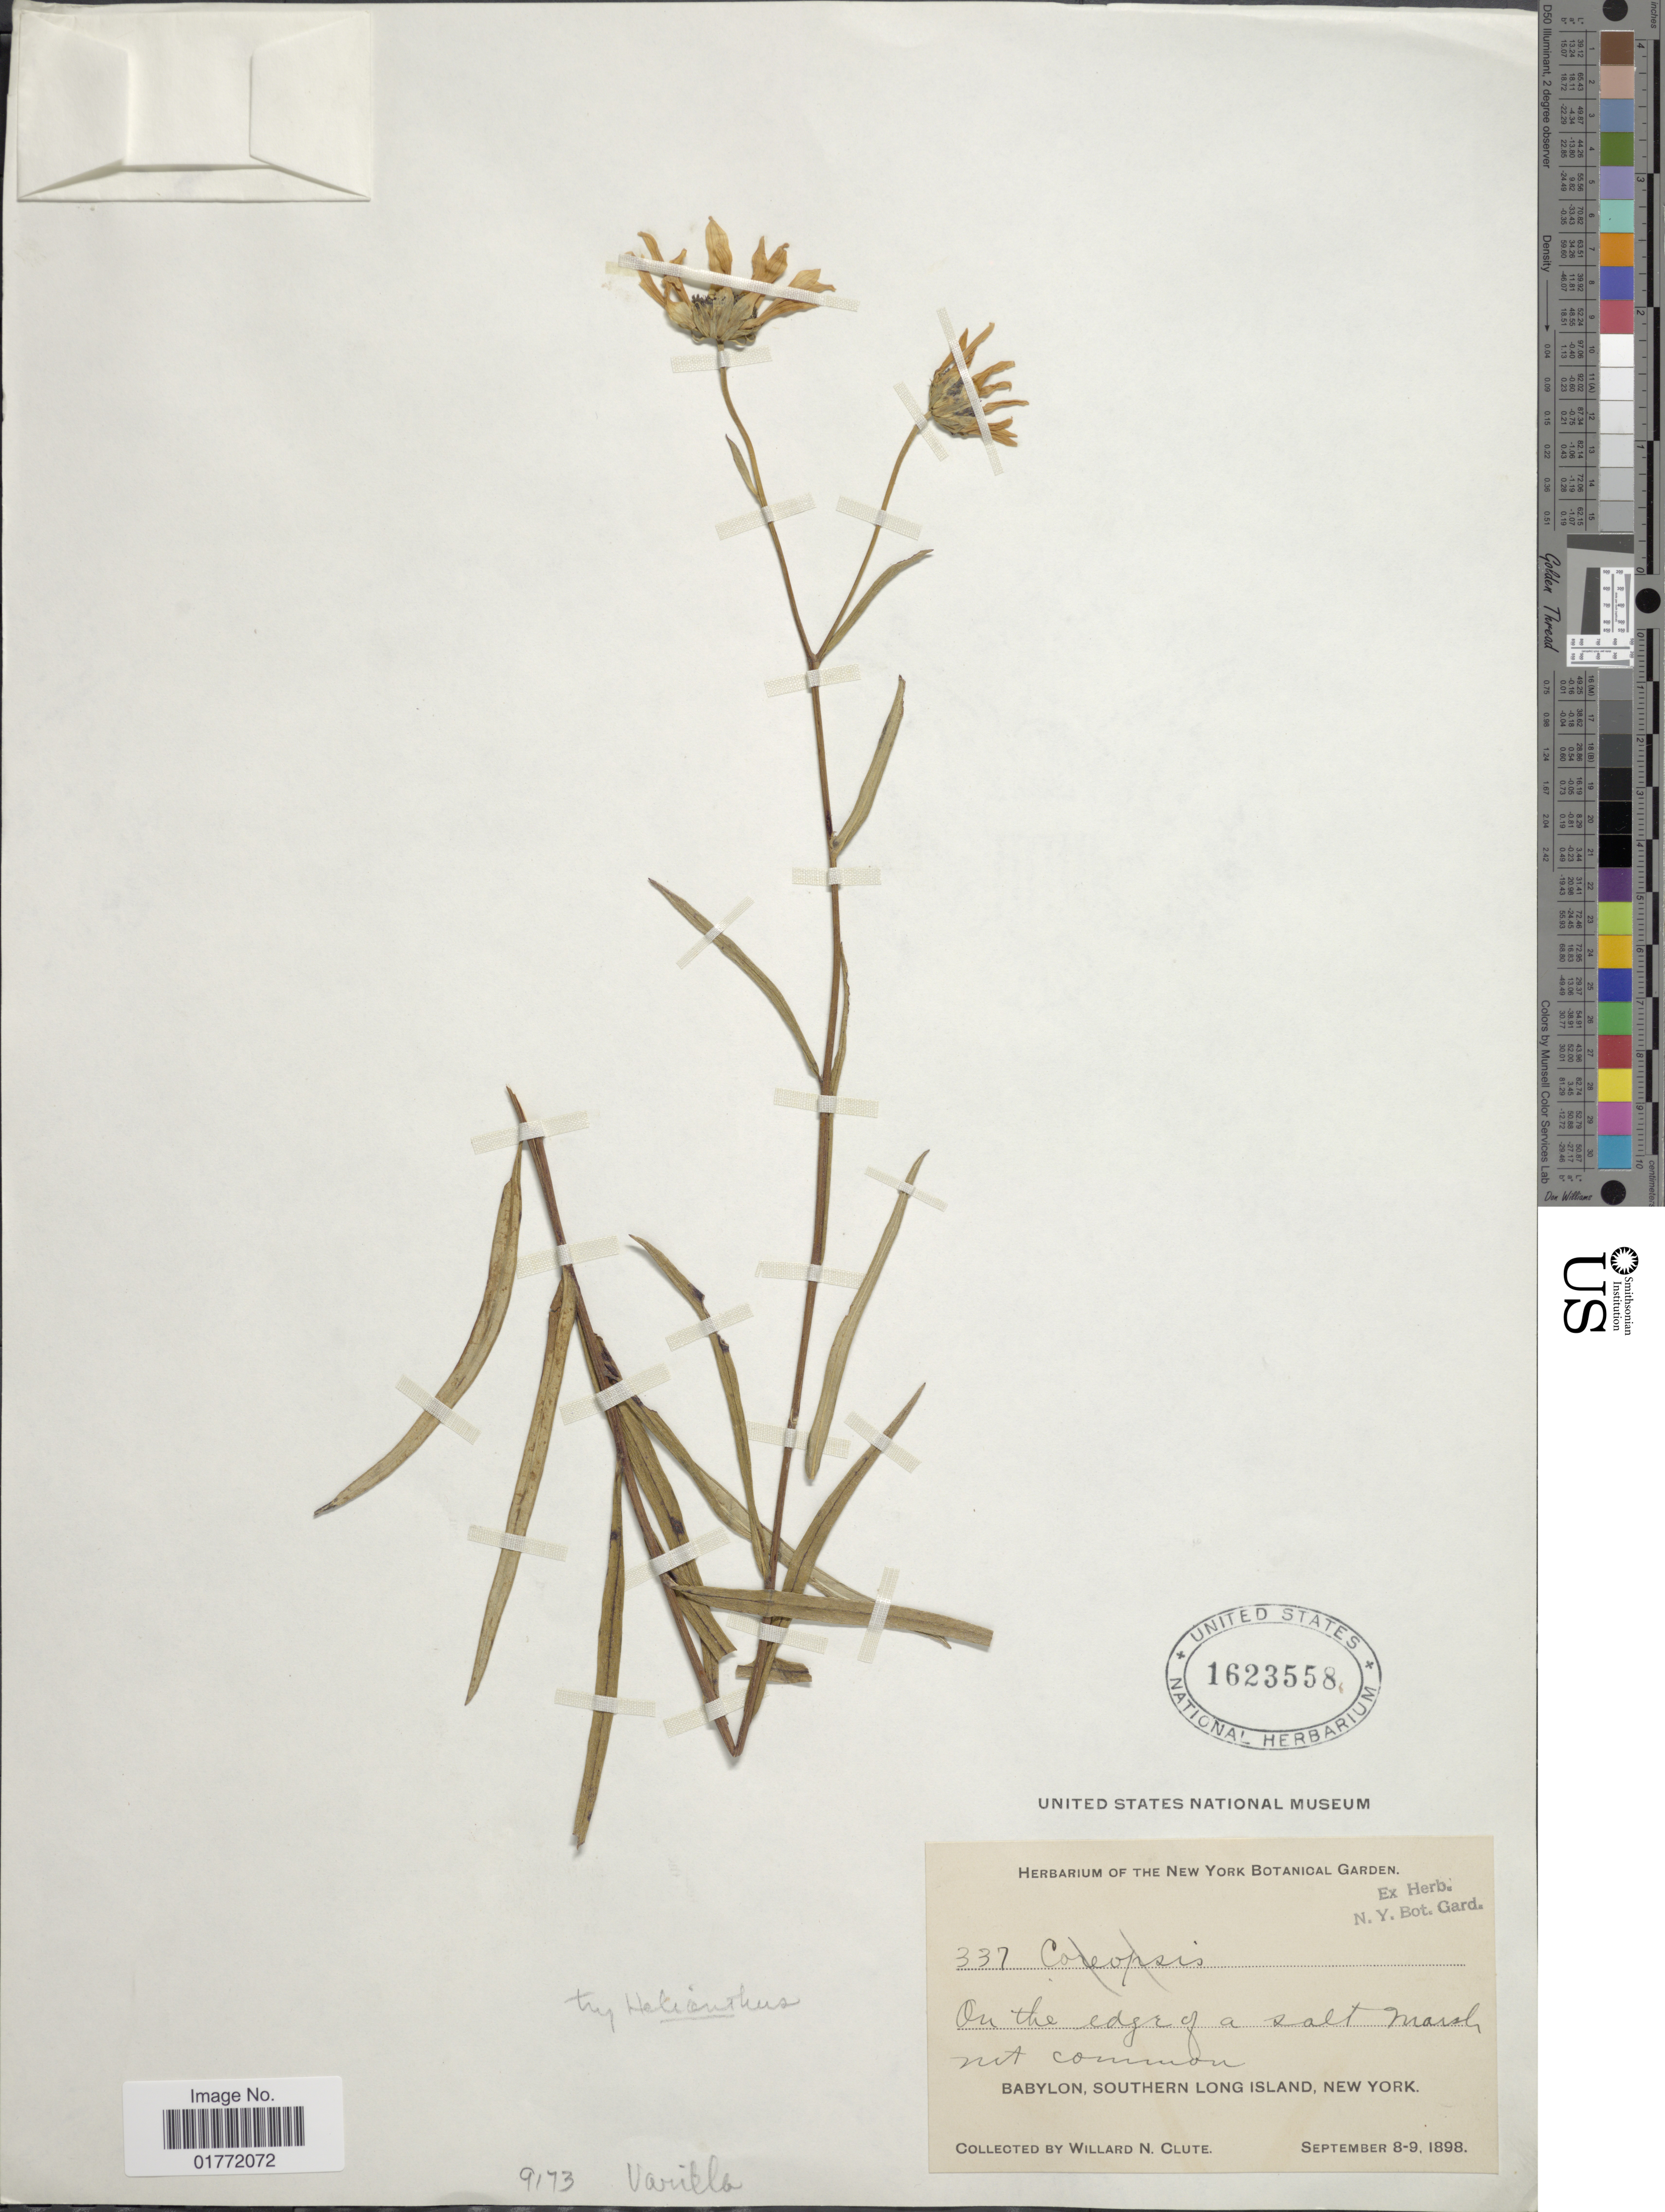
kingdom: Plantae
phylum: Tracheophyta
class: Magnoliopsida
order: Asterales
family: Asteraceae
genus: Helianthus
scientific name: Helianthus sp.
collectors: W. N. Clute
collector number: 337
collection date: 1898-09-08/1898-09-09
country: United States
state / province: New York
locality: Babylon, Southern Long Island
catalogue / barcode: US 1623558